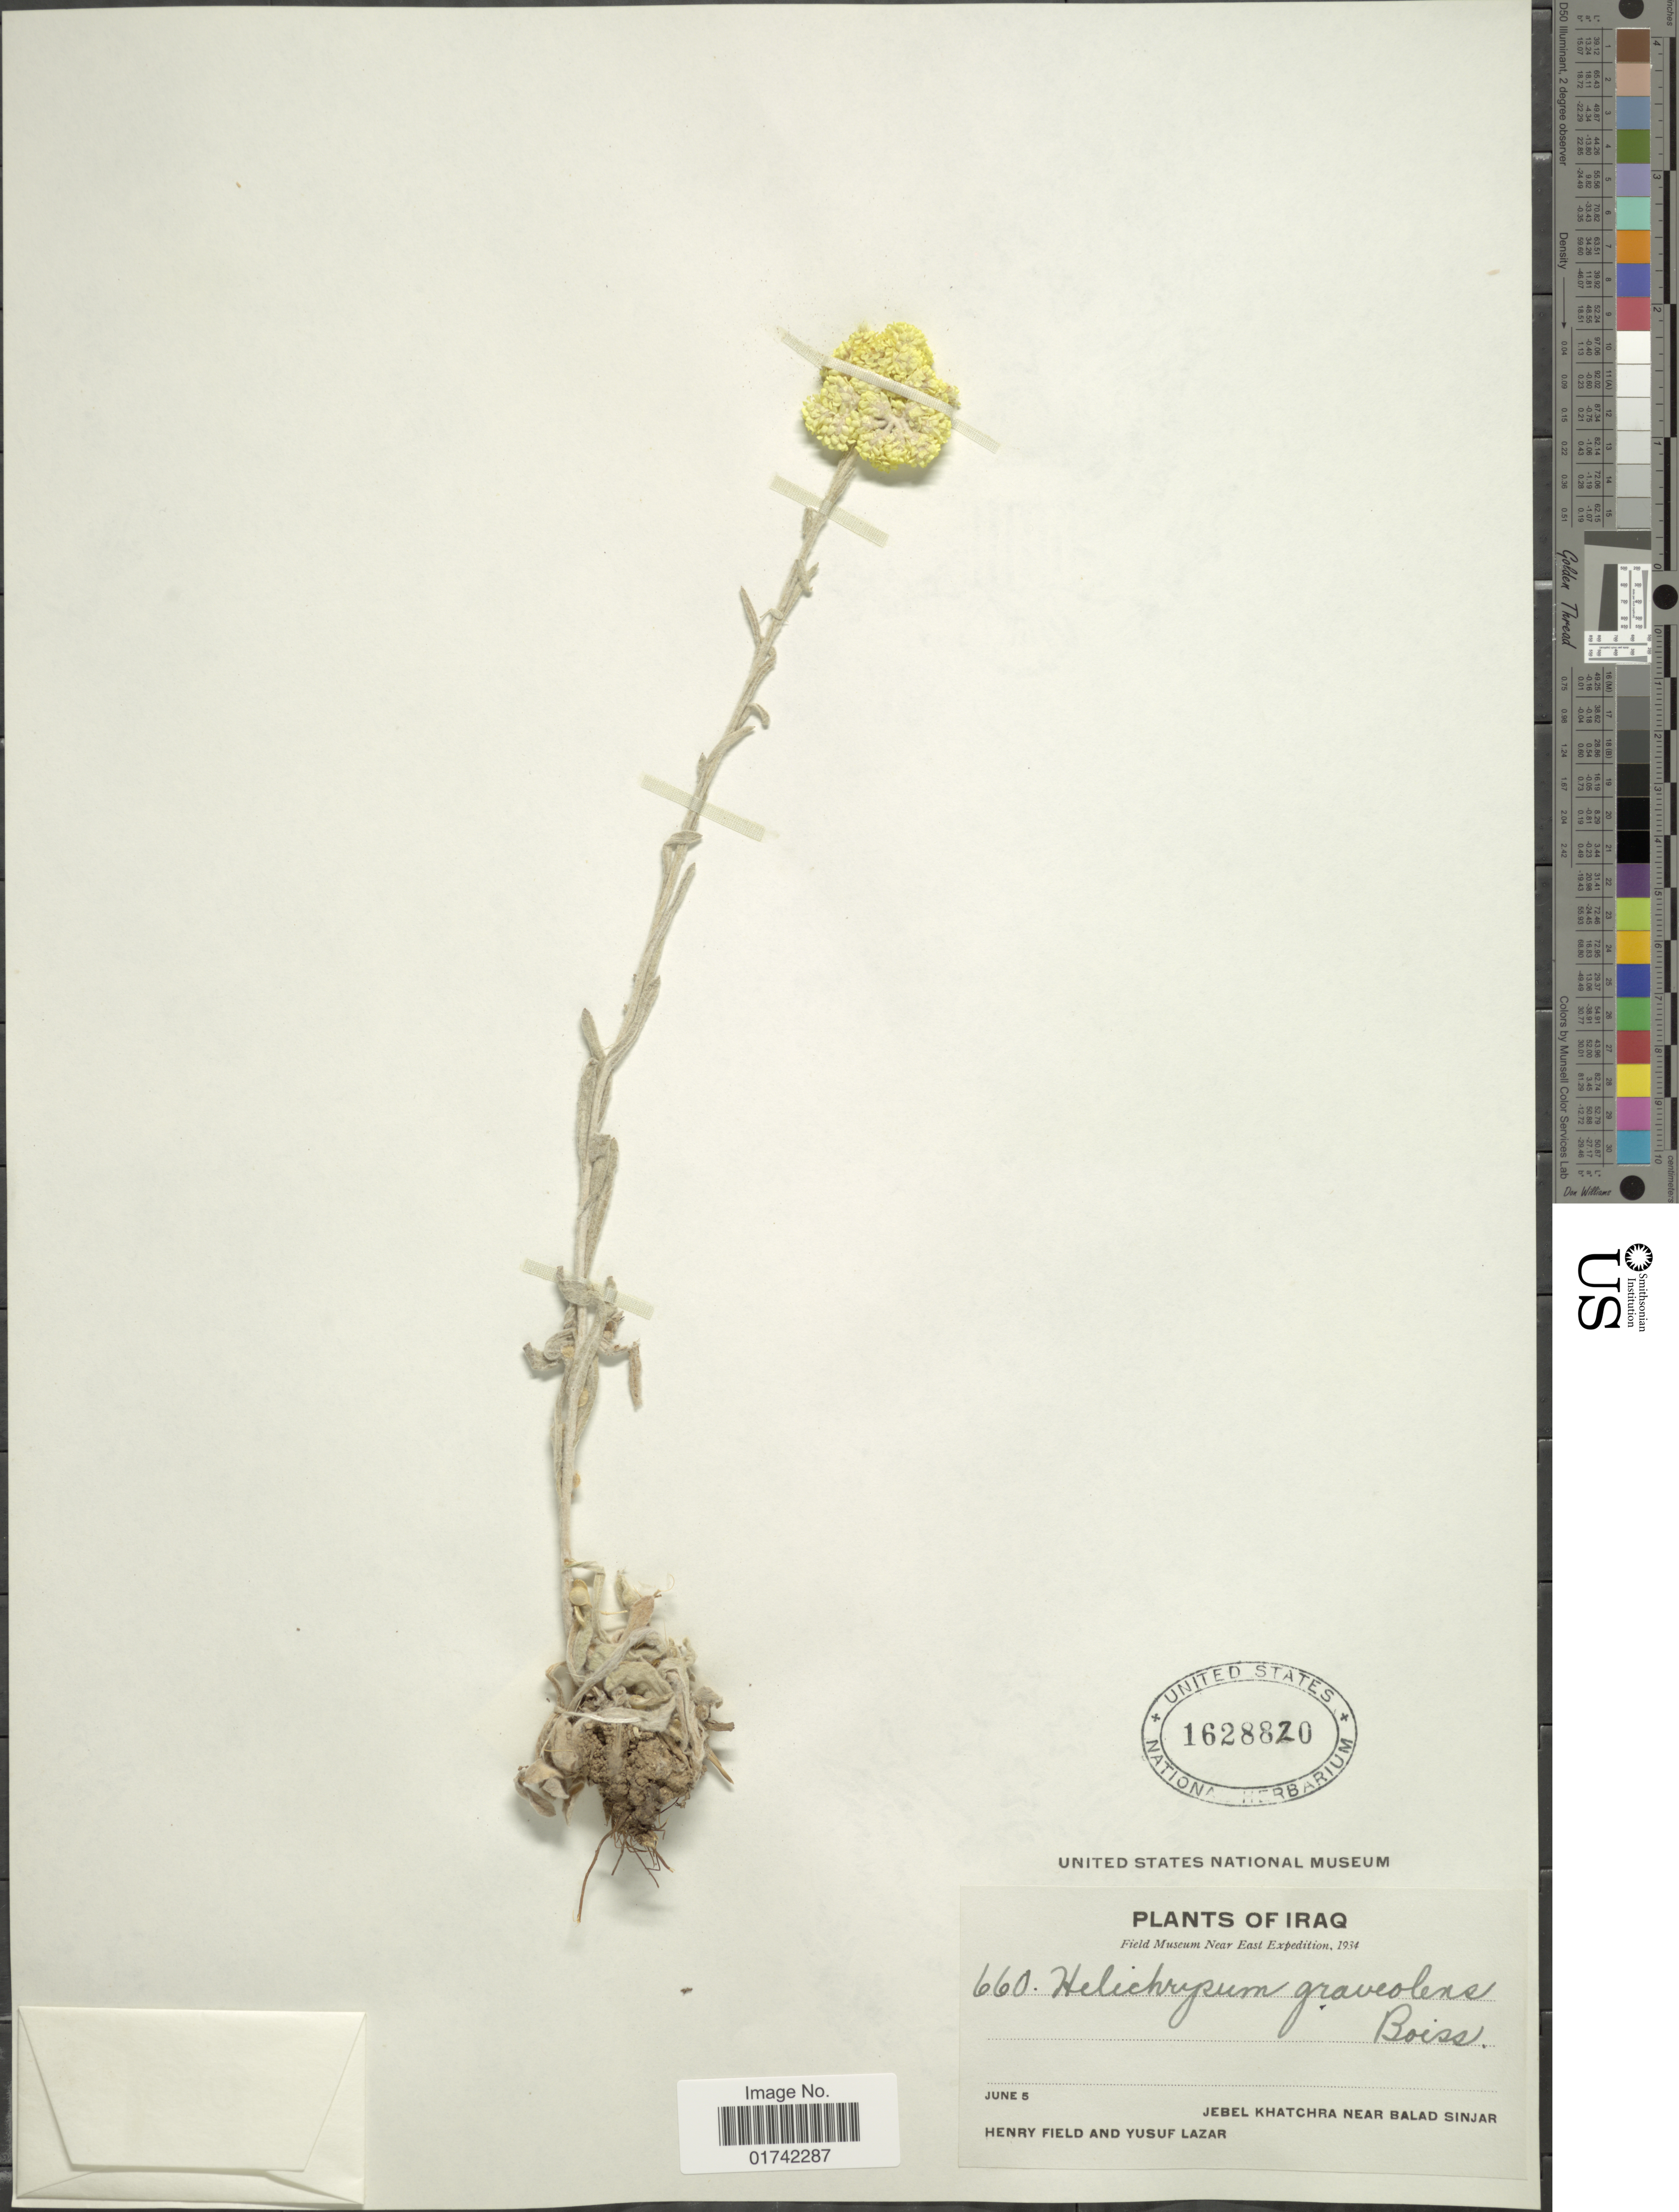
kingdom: Plantae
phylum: Tracheophyta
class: Magnoliopsida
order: Asterales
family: Asteraceae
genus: Helichrysum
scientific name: Helichrysum graveolens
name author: (M. Bieb.) Sweet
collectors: H. Field & Y. Lazar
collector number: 660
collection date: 1934-06-05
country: Iraq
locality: Jebel Khatchra near Balad Sinjar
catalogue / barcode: US 1628820